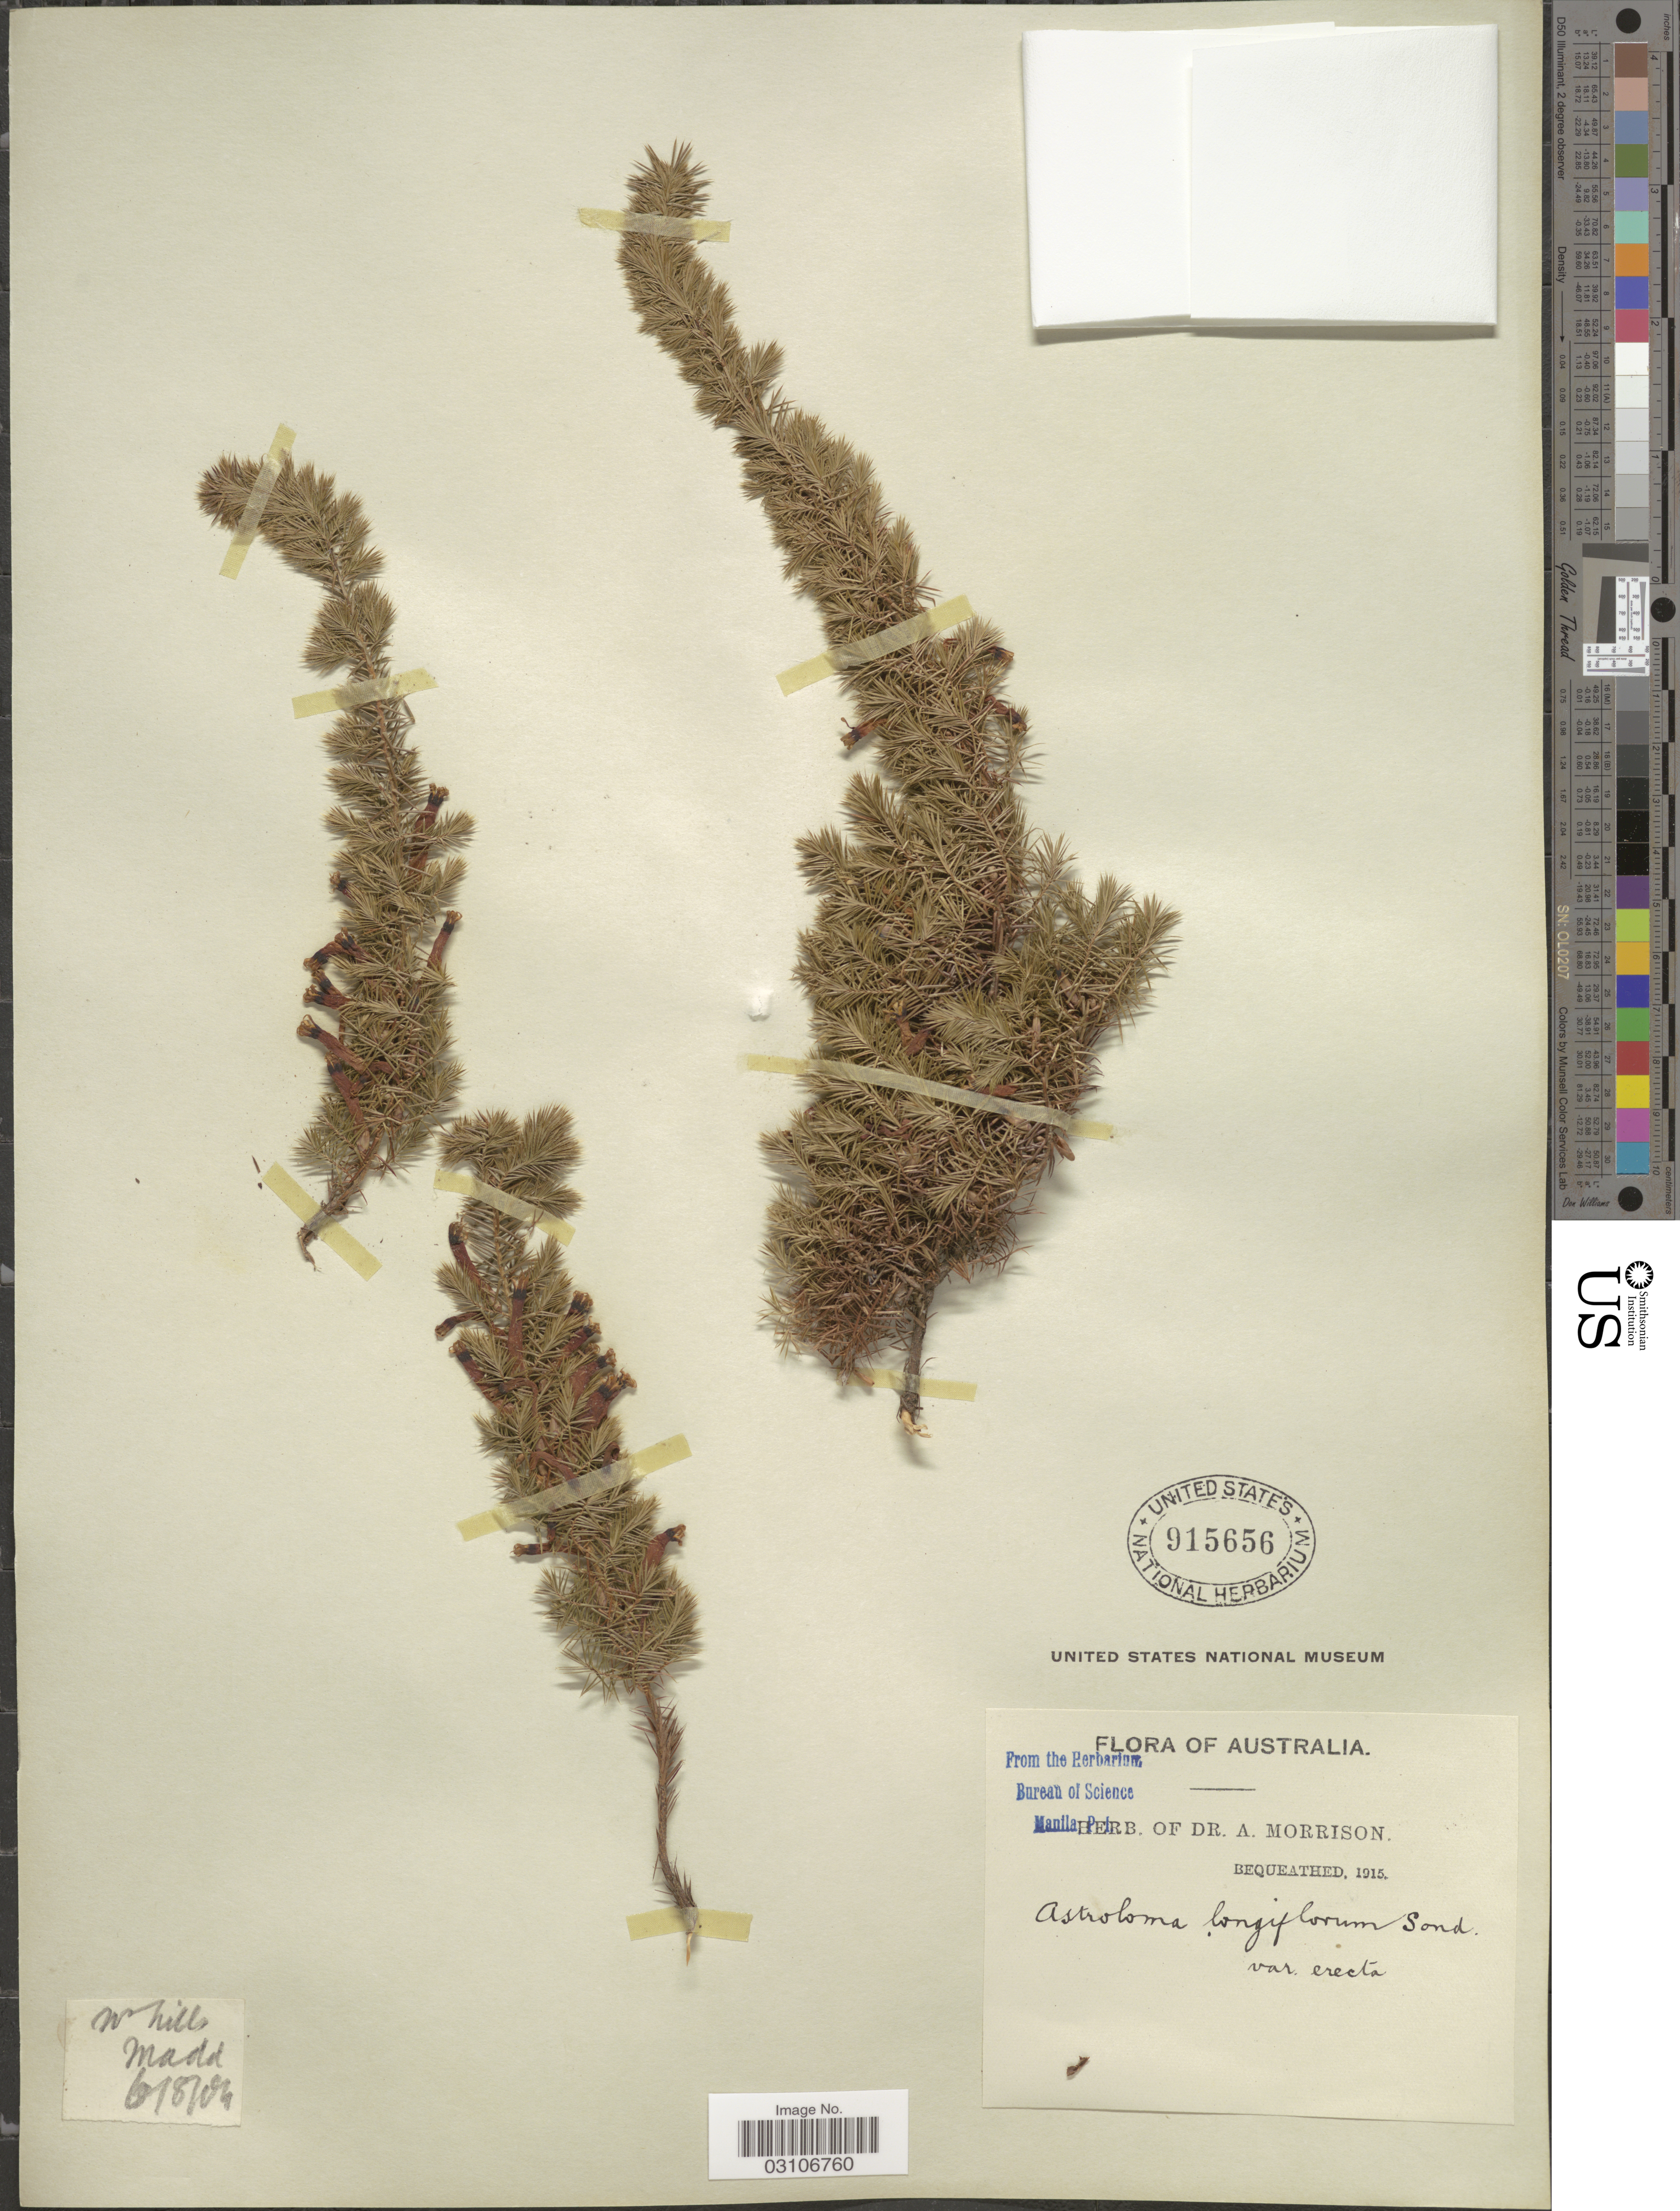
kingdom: Plantae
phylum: Tracheophyta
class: Magnoliopsida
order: Ericales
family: Ericaceae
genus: Astroloma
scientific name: Astroloma longiflorum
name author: Sond.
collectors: ex herb. Dr. A. Morrison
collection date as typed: Transcribed d/m/y: 6/8/4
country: Australia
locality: W. hills. Madd. [unsure placemant]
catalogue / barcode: US 915656